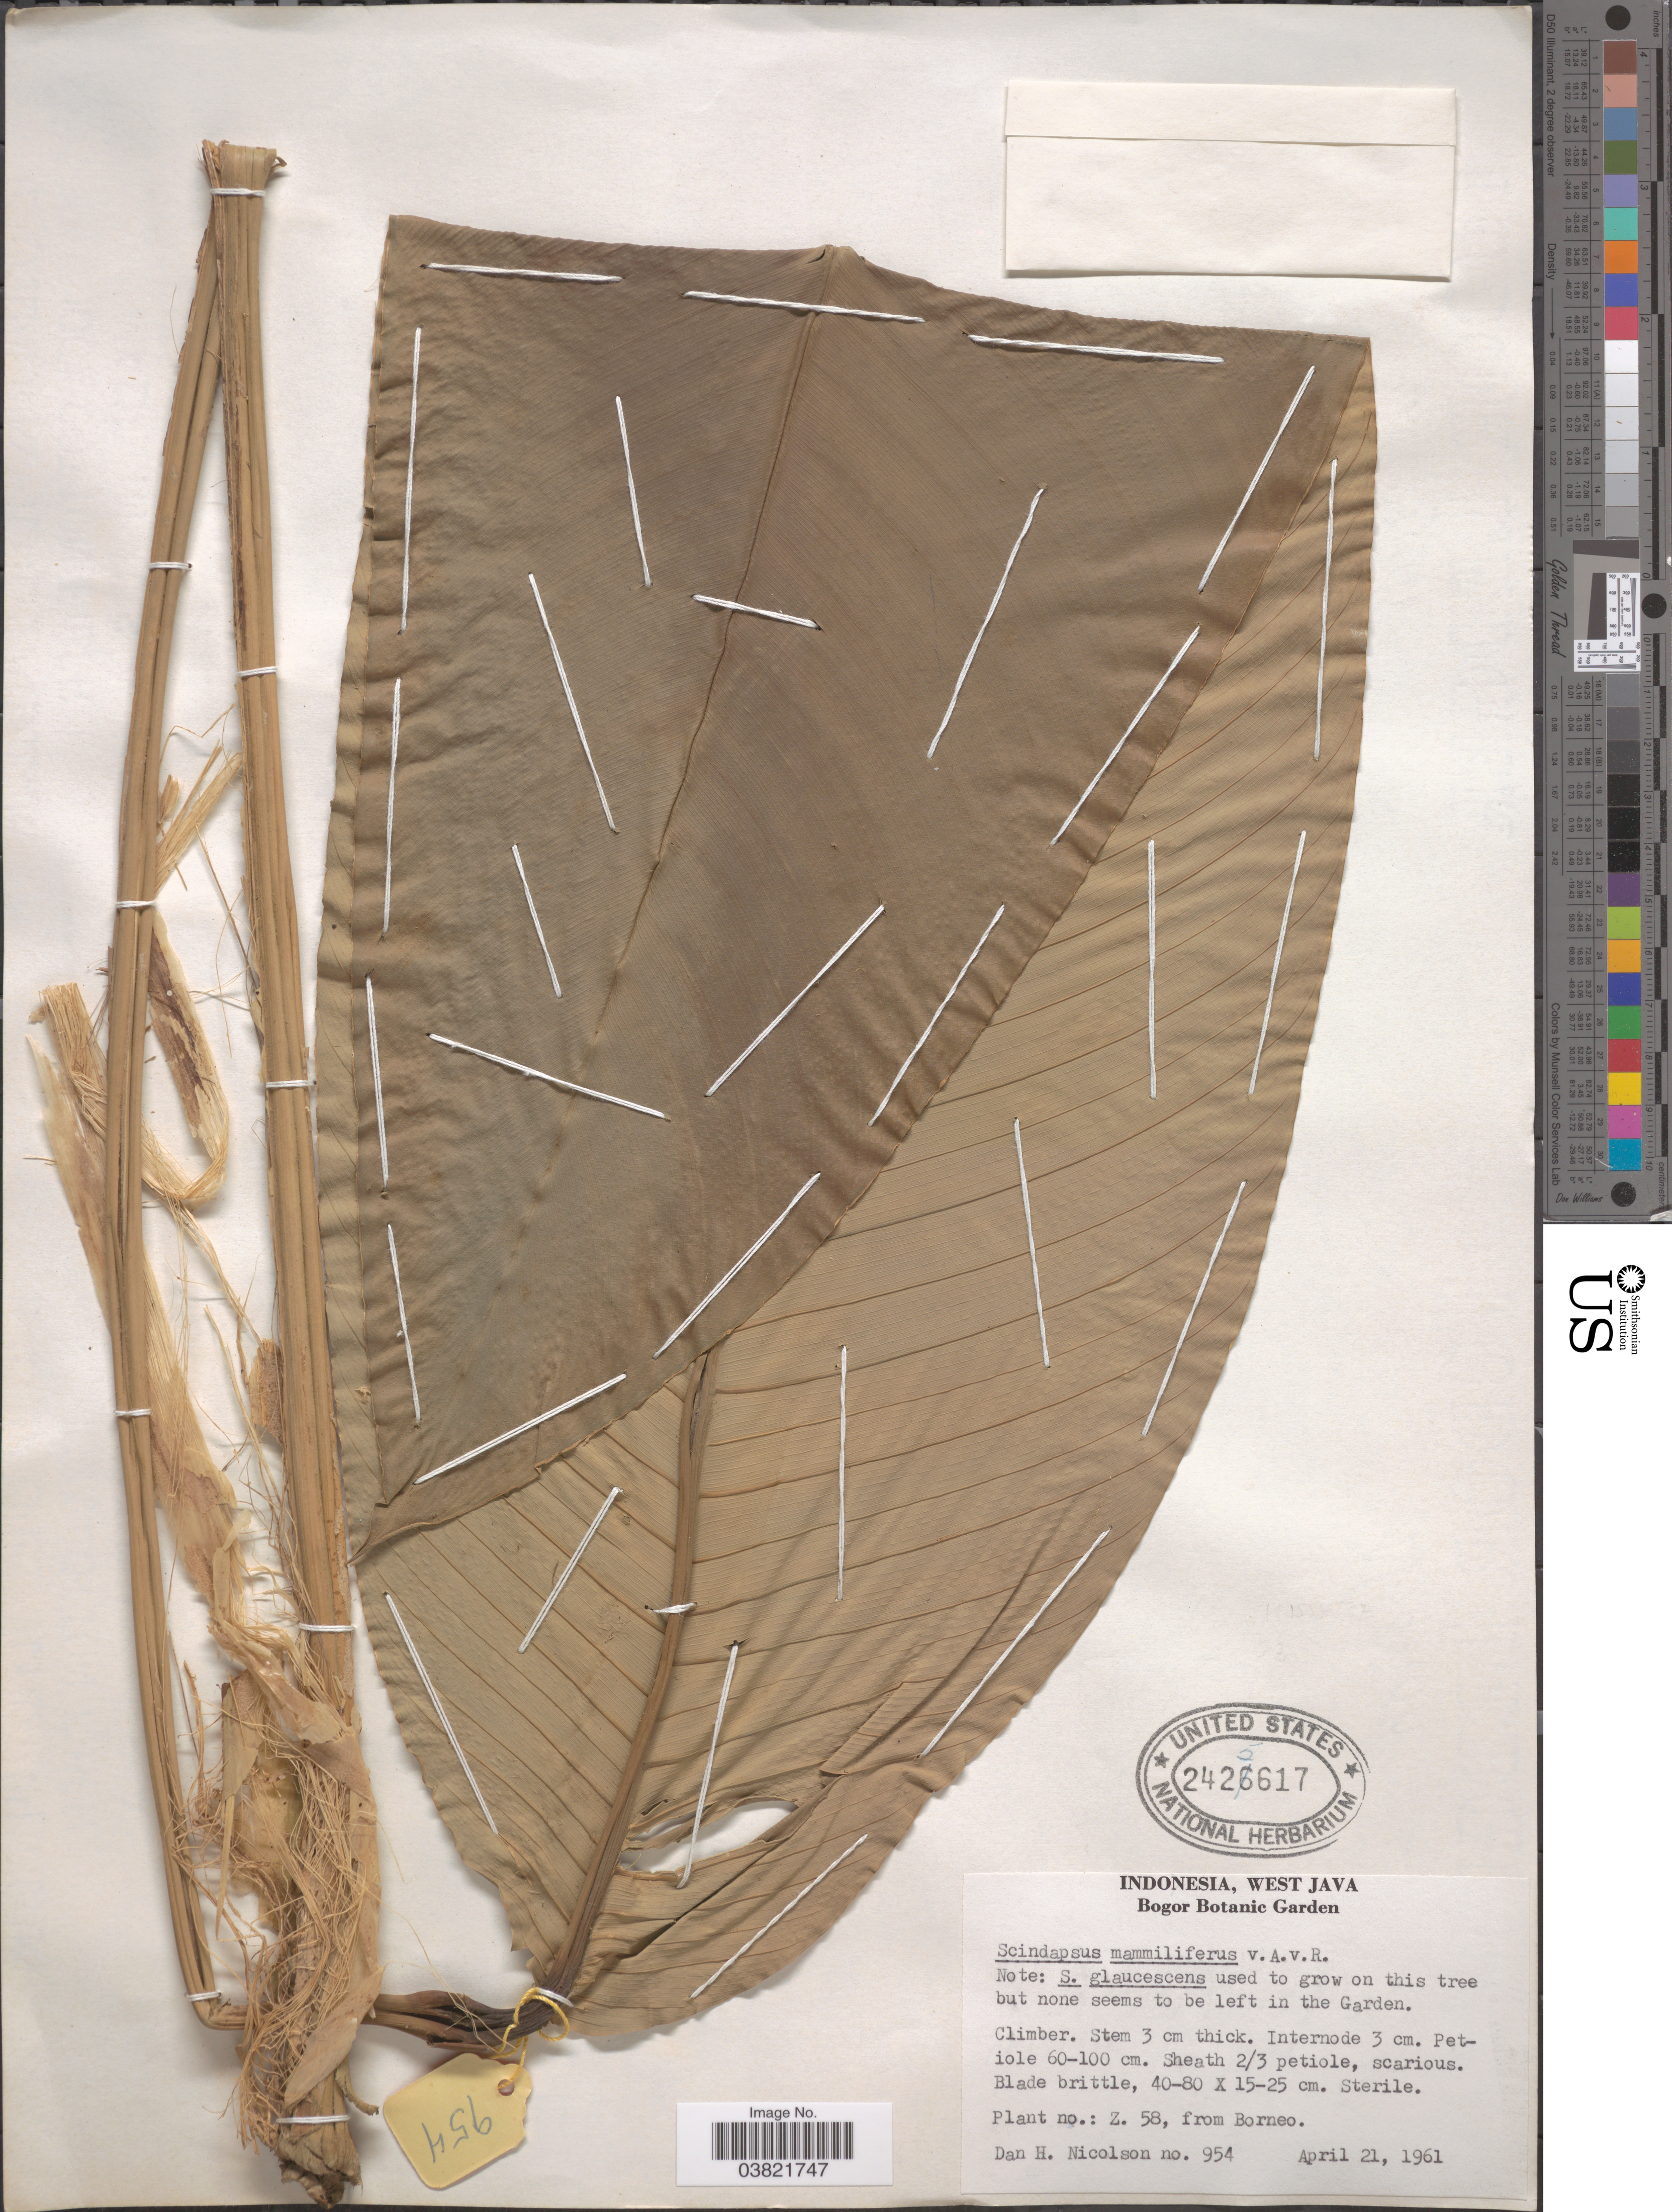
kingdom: Plantae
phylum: Tracheophyta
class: Liliopsida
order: Alismatales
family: Araceae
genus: Scindapsus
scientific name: Scindapsus mamilliferus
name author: Alderw.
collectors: D. H. Nicolson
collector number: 954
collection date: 1961-04-21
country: Indonesia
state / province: Java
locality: West Java. Bogor Botanic Garden.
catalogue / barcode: US 2425617